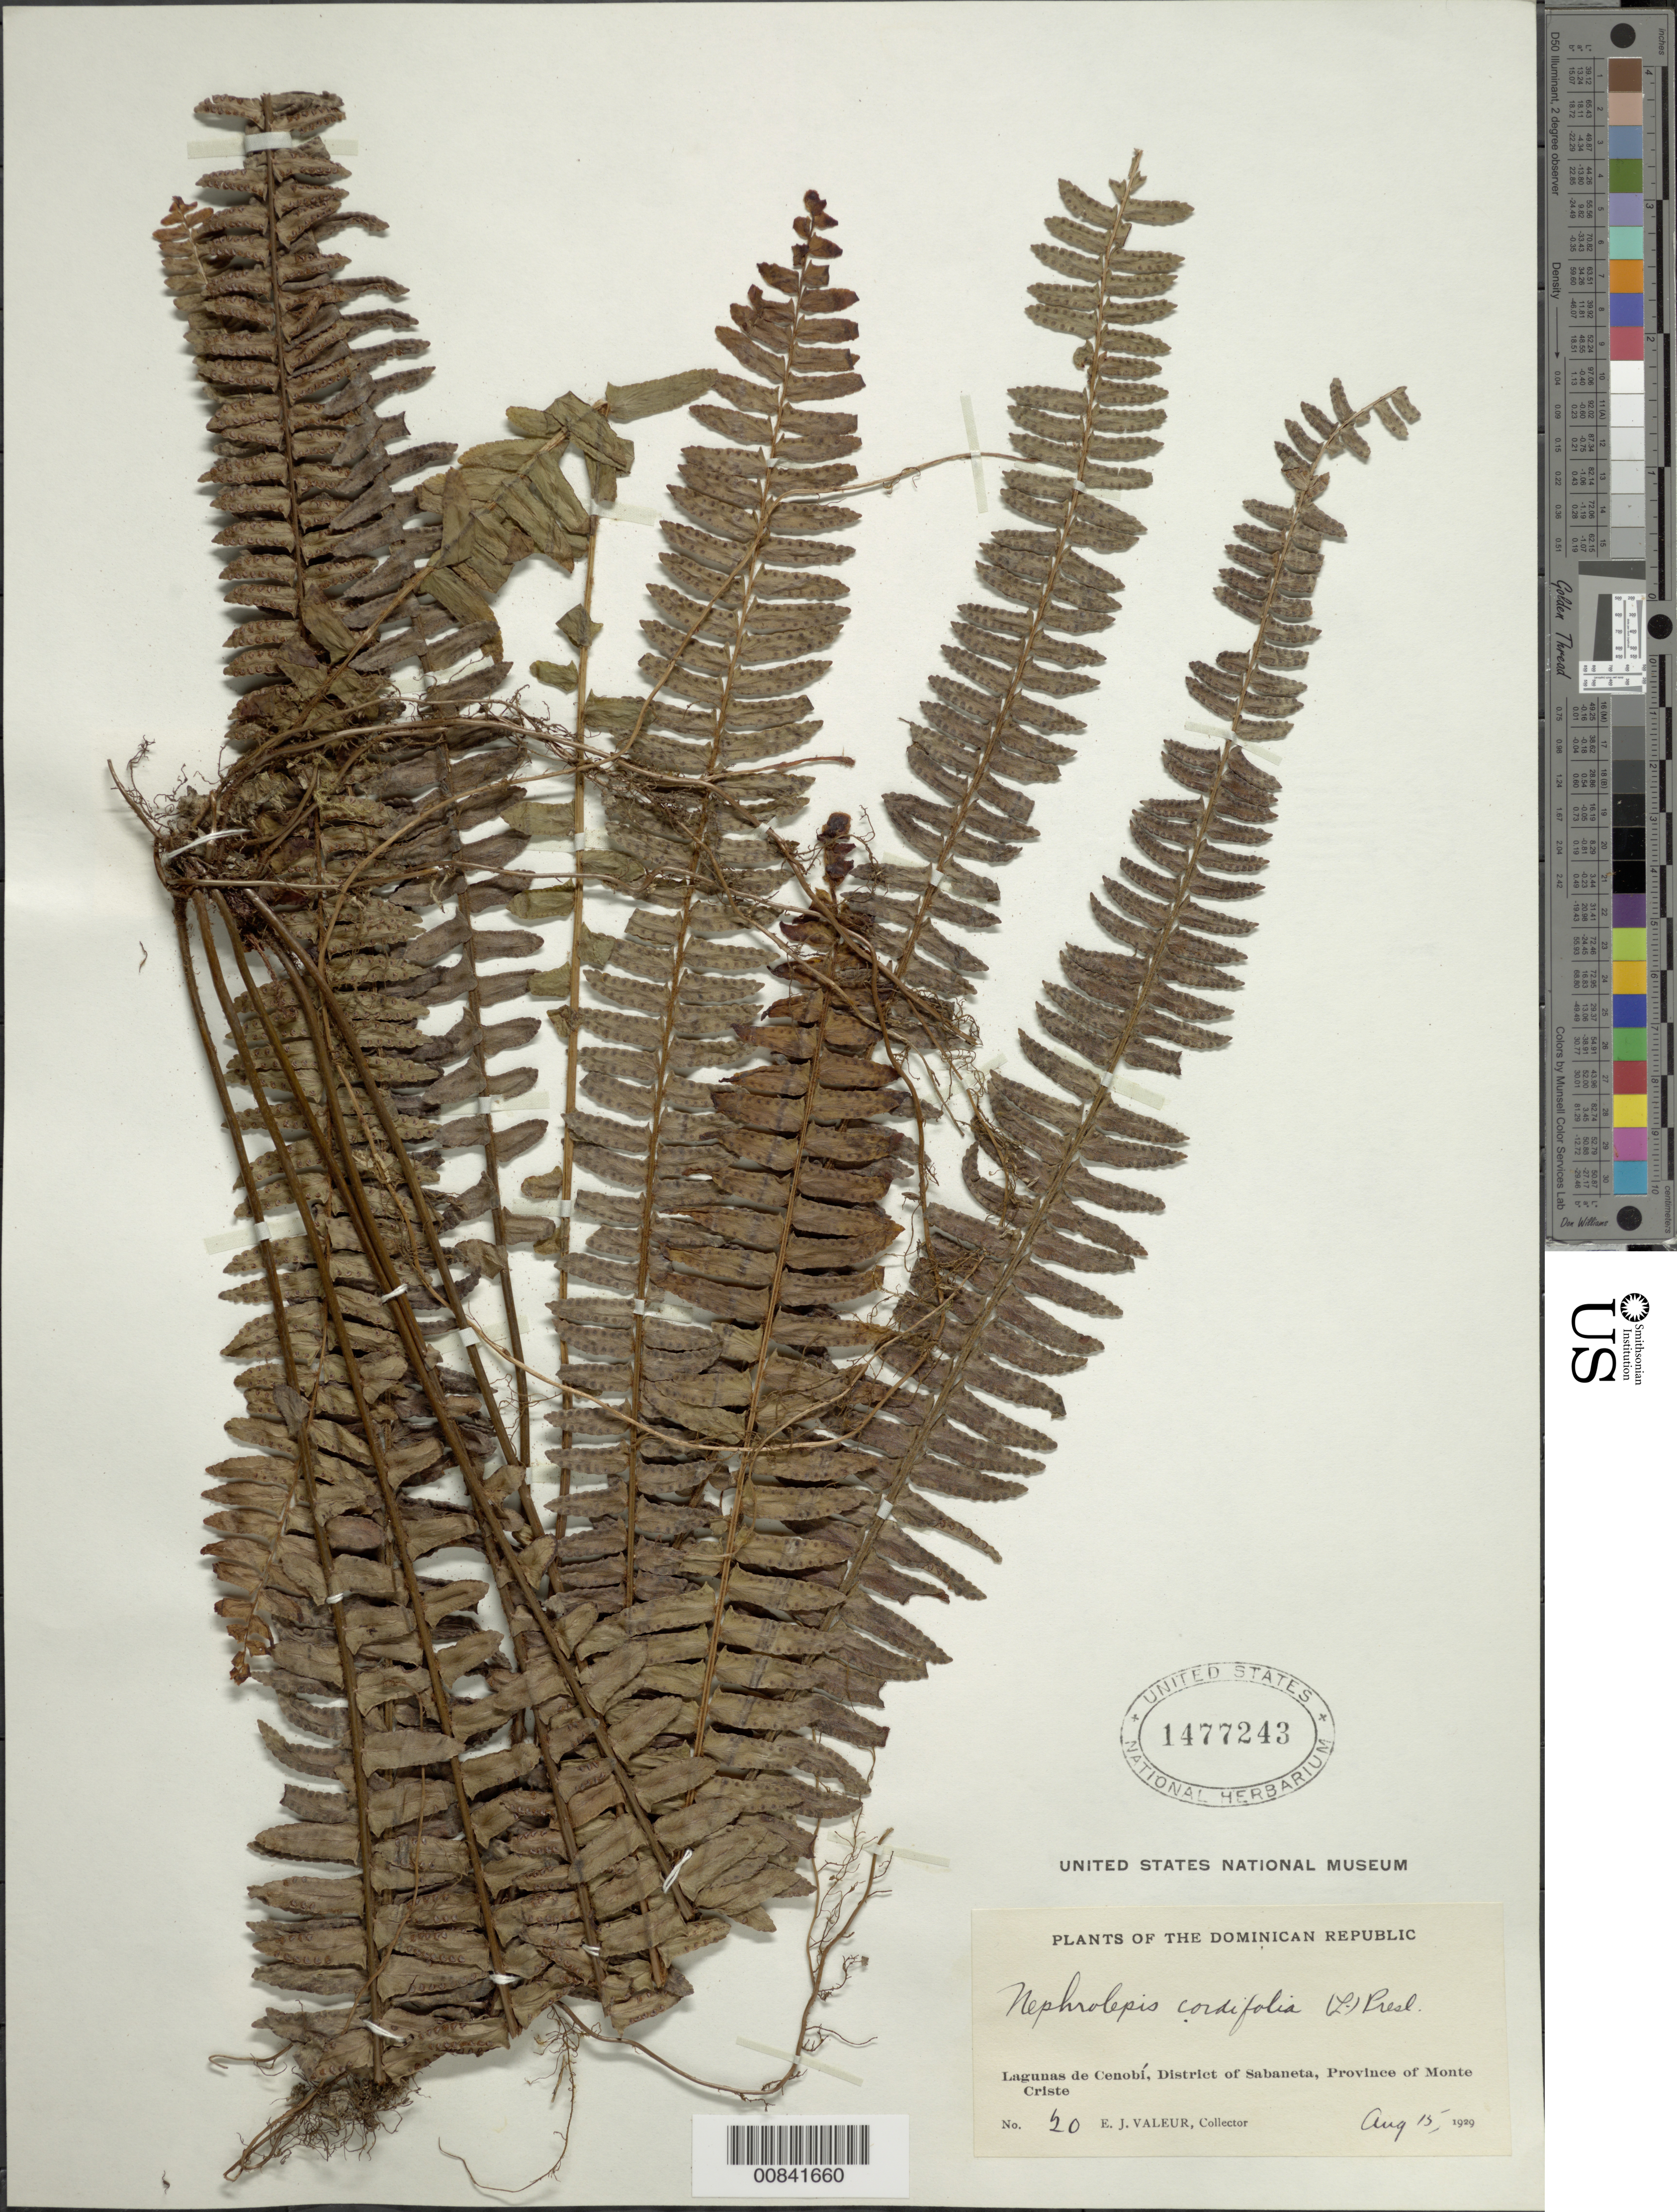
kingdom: Plantae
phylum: Tracheophyta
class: Polypodiopsida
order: Polypodiales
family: Nephrolepidaceae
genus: Nephrolepis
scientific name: Nephrolepis cordifolia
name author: (L.) C. Presl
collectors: E. Valeur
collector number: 20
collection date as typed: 15 Aug 1929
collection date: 1929-08-15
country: Dominican Republic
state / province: Monte Cristi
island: Hispaniola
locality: Dist. Sabaneta, Lagunas de Cenobí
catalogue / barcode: US 1477243